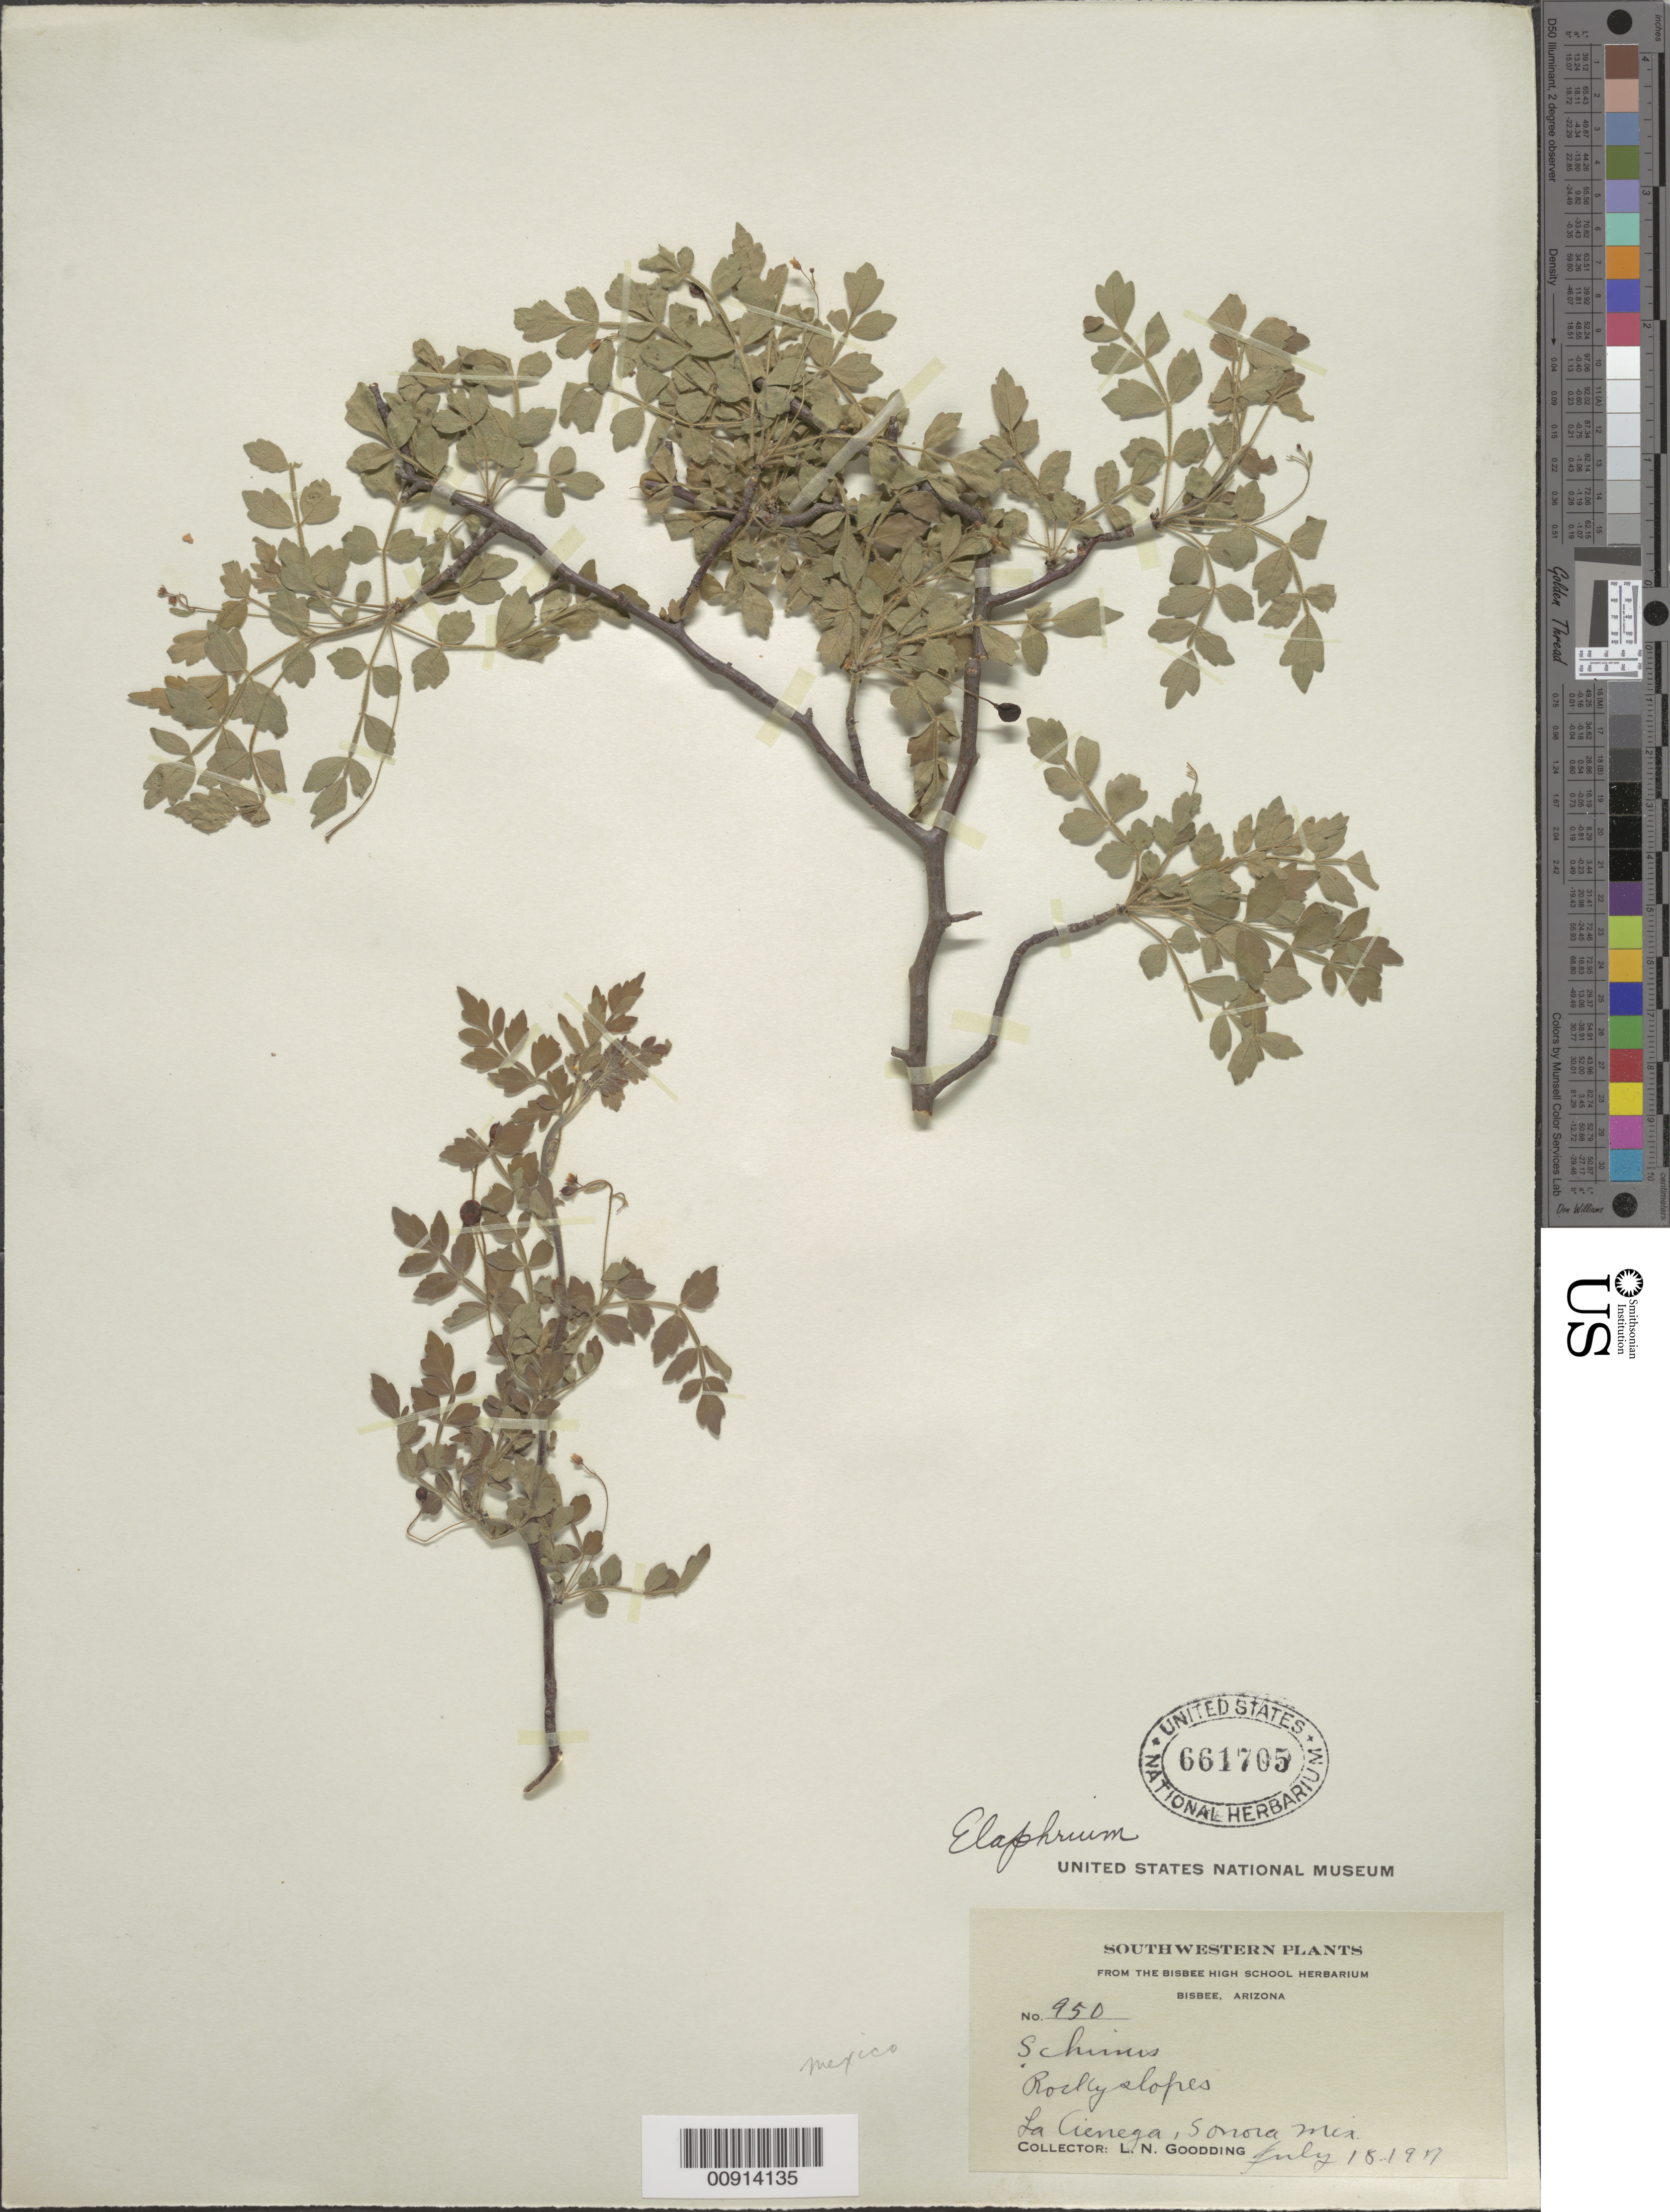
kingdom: Plantae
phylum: Tracheophyta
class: Magnoliopsida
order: Sapindales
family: Burseraceae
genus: Bursera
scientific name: Bursera sp.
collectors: L. N. Goodding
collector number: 950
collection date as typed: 18 Jul 1911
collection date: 1911-07-18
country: Mexico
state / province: Sonora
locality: La Cienega, Sonora.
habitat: Rocky slopes.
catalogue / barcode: US 661705